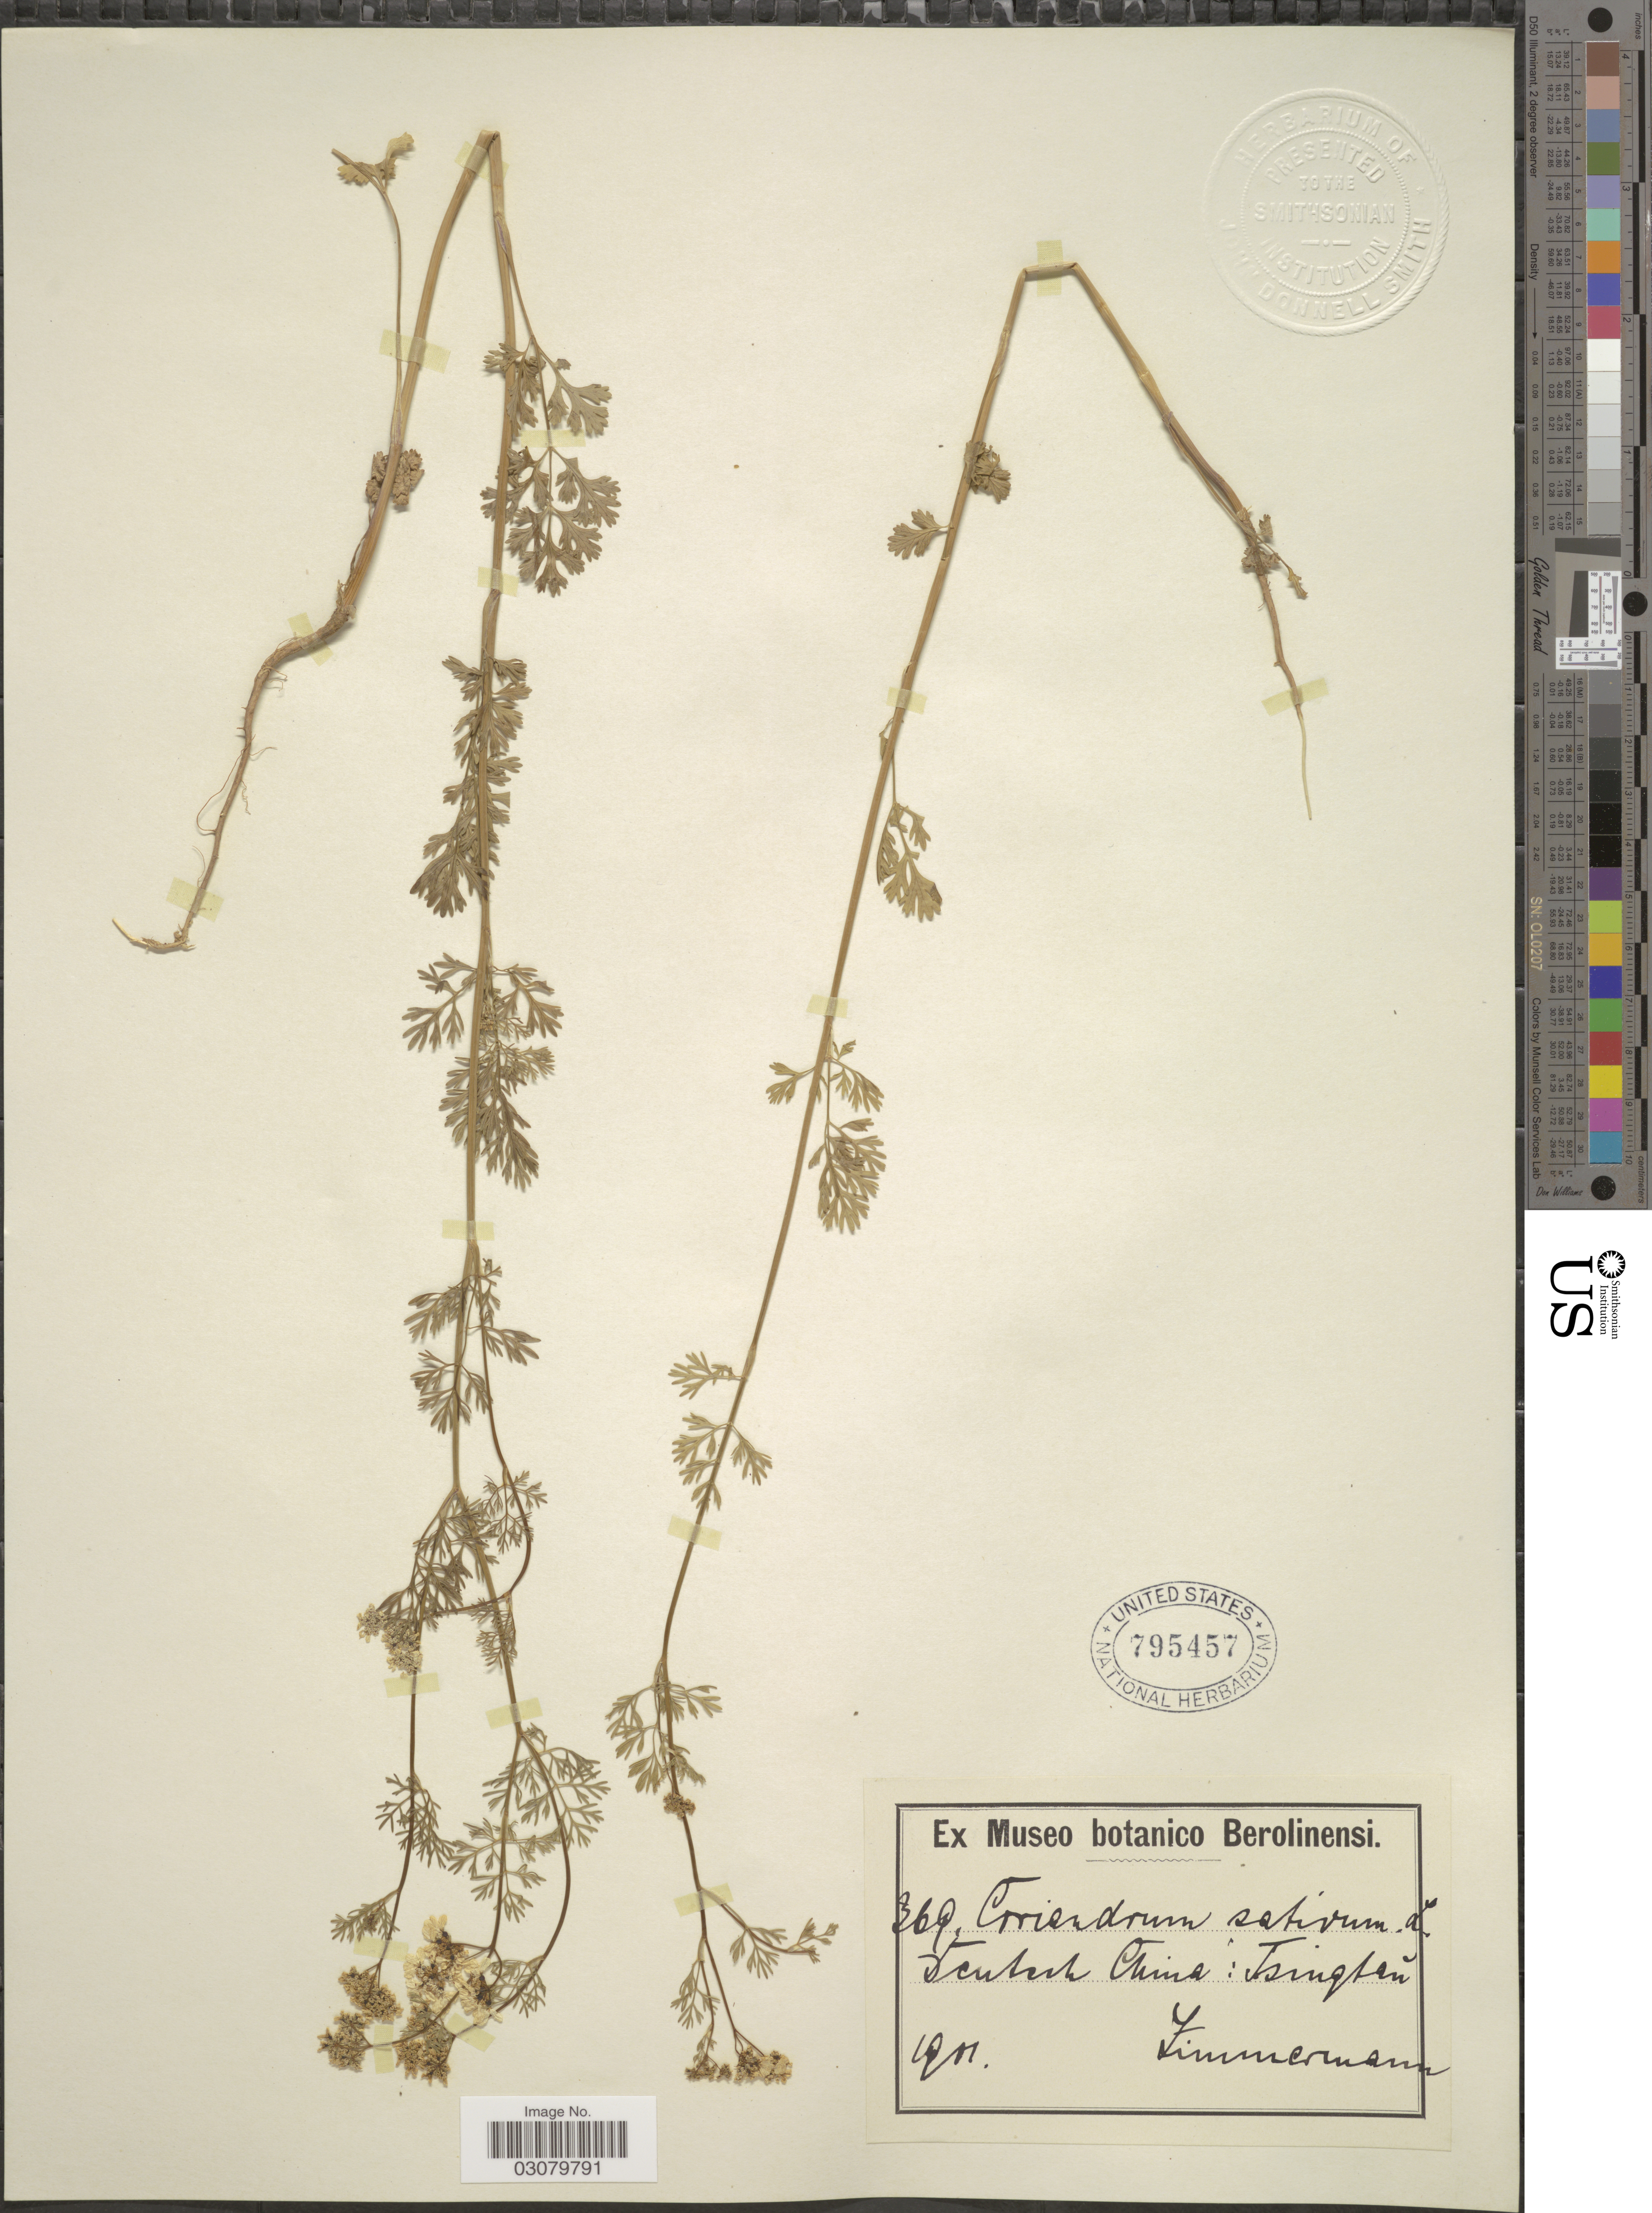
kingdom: Plantae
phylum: Tracheophyta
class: Magnoliopsida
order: Apiales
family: Apiaceae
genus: Coriandrum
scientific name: Coriandrum sativum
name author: L.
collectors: -. Zimmermann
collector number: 369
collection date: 1901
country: China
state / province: Shandong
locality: Deutsch China: Tsingtau.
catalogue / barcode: US 795457